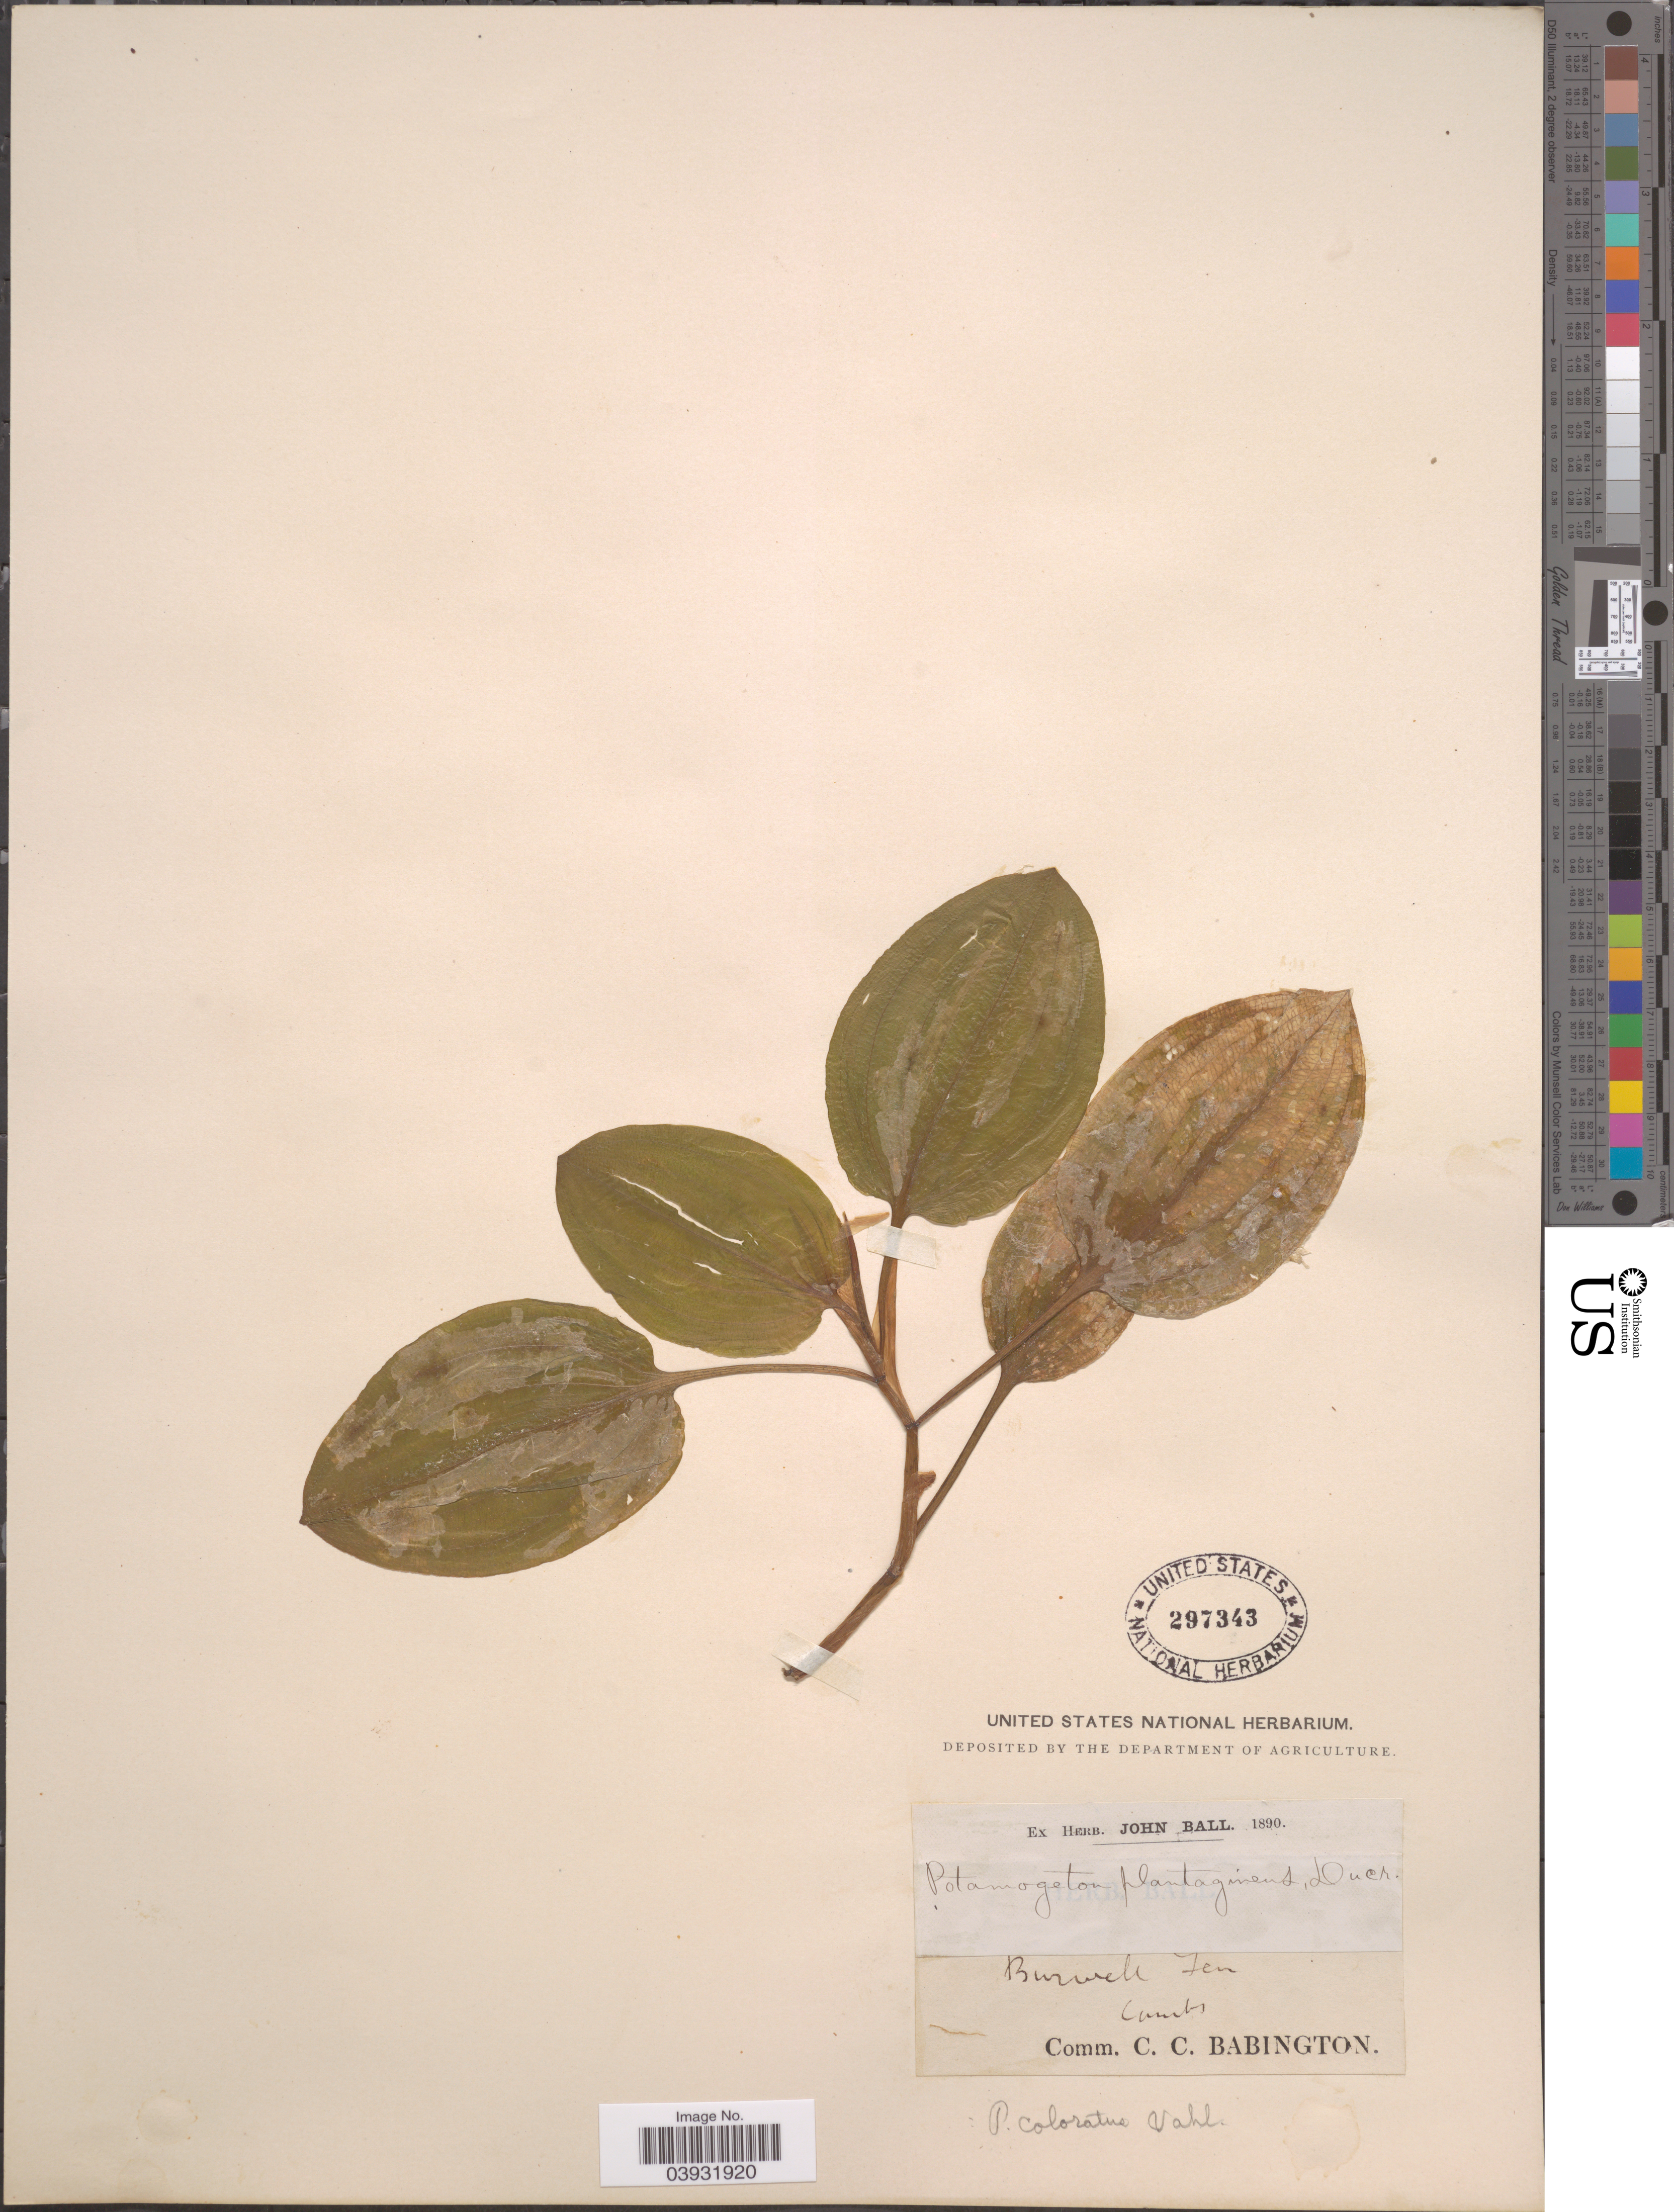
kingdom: Plantae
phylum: Tracheophyta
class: Liliopsida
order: Alismatales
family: Potamogetonaceae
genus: Potamogeton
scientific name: Potamogeton coloratus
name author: Hagstr.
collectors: ex herb. John Ball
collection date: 1890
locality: Burwele Ten.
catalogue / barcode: US 297343